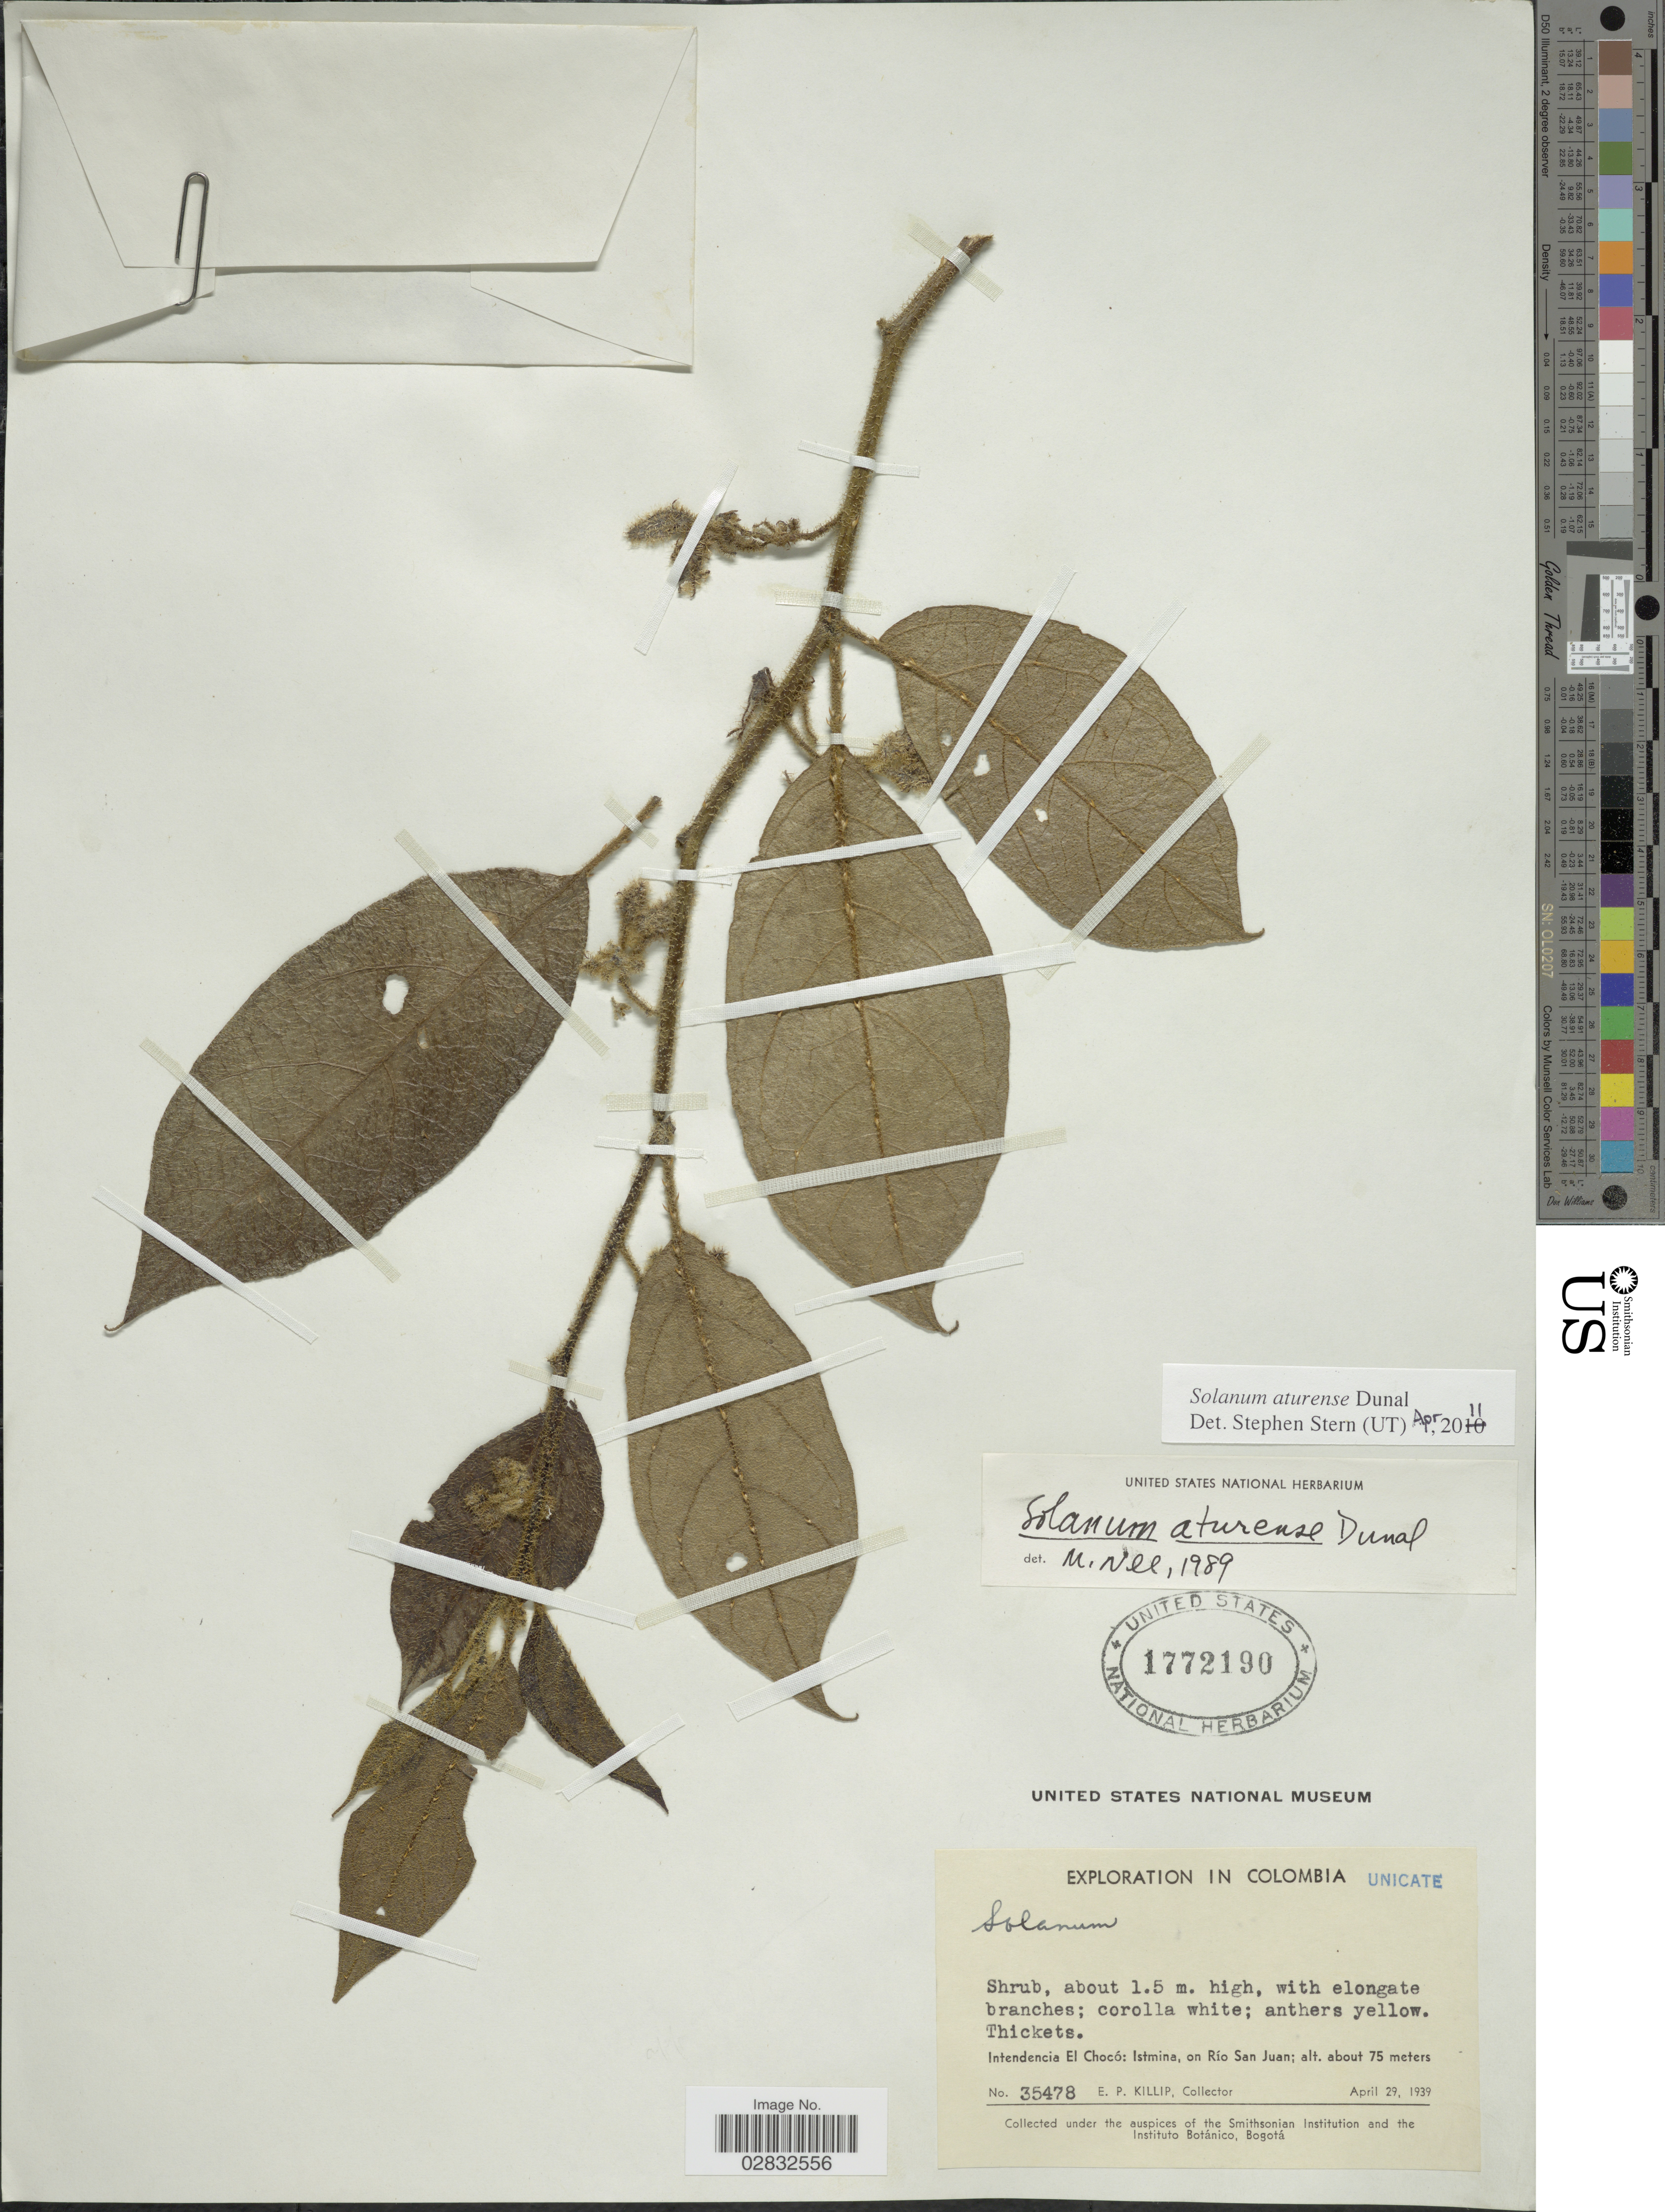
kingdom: Plantae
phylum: Tracheophyta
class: Magnoliopsida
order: Solanales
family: Solanaceae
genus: Solanum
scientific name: Solanum aturense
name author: Humb. & Bonpl. ex Dunal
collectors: E. P. Killip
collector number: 35478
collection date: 1939-04-29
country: Colombia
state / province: Chocó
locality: Intendencia El Chocó, Istmina, on Río San Juan.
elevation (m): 75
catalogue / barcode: US 1772190